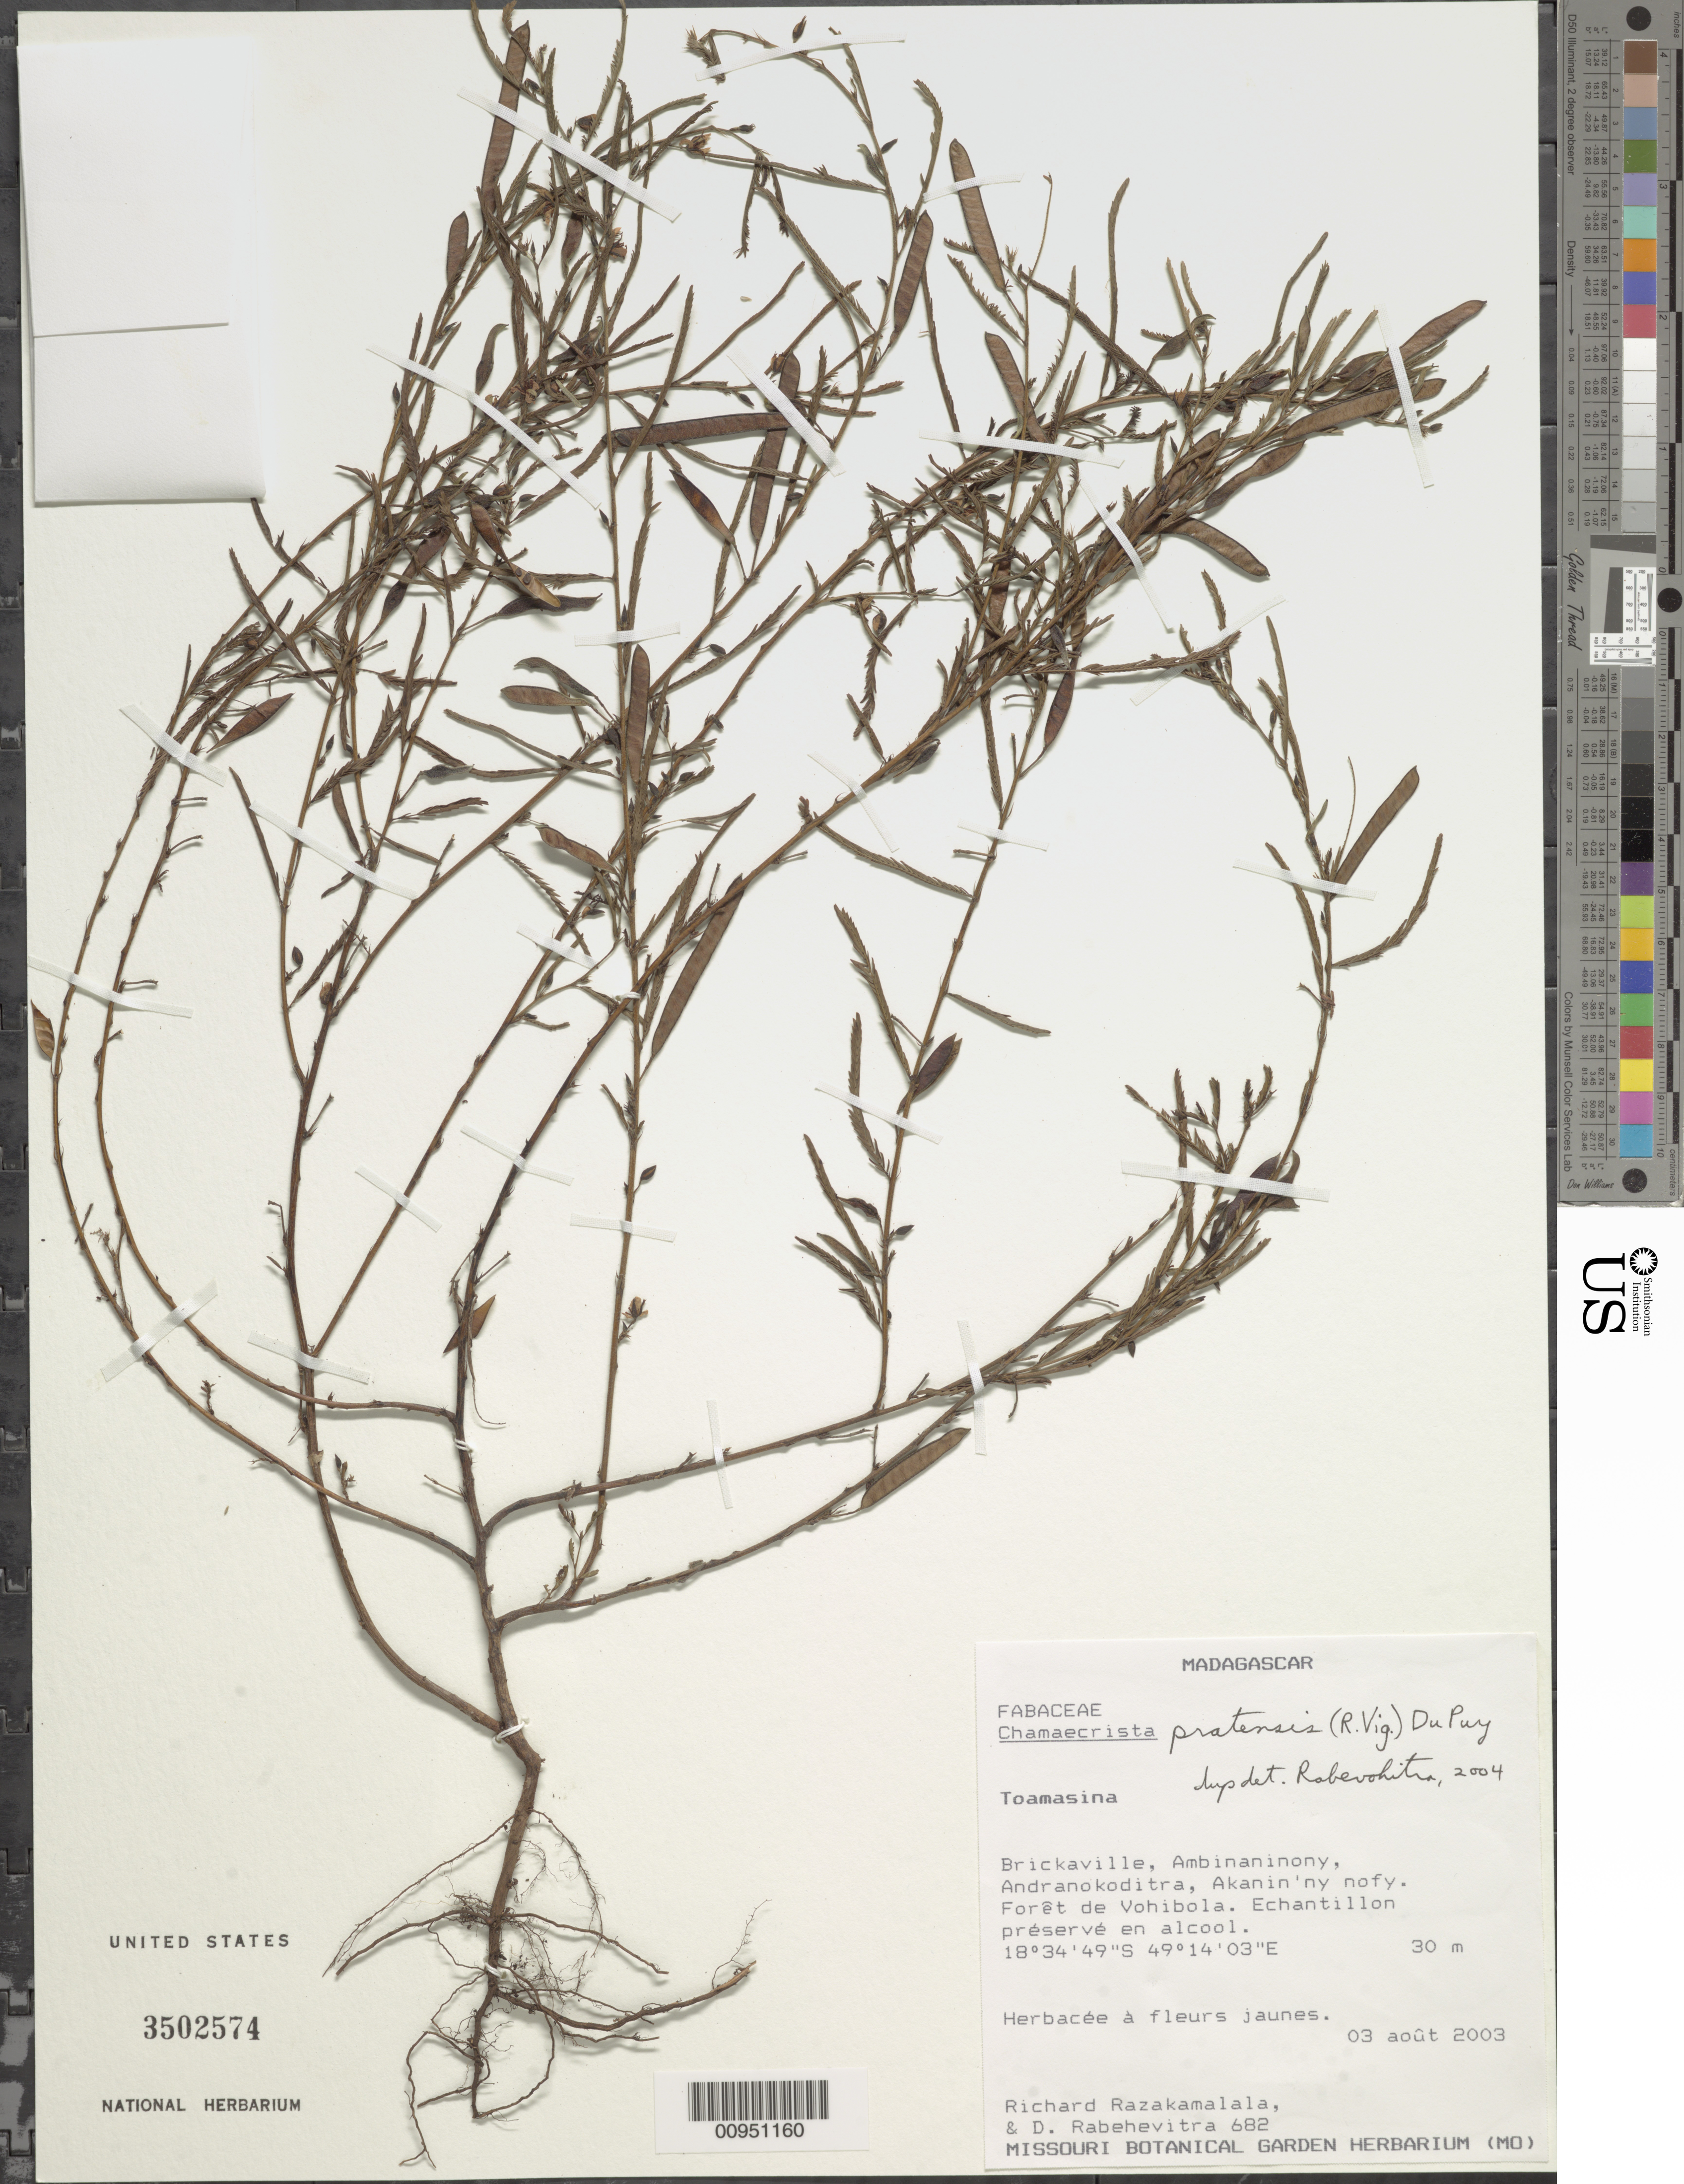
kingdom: Plantae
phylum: Tracheophyta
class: Magnoliopsida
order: Fabales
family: Fabaceae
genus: Chamaecrista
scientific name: Chamaecrista pratensis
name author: (R. Vig.) Du Puy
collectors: R. Razakamalala & D. Rabehevitra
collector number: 682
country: Madagascar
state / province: Atsinanana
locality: Brickaville, Ambinaninony, Andranokoditra, Akanin'ny nofy, Foret de Vohibola.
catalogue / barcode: US 3502574